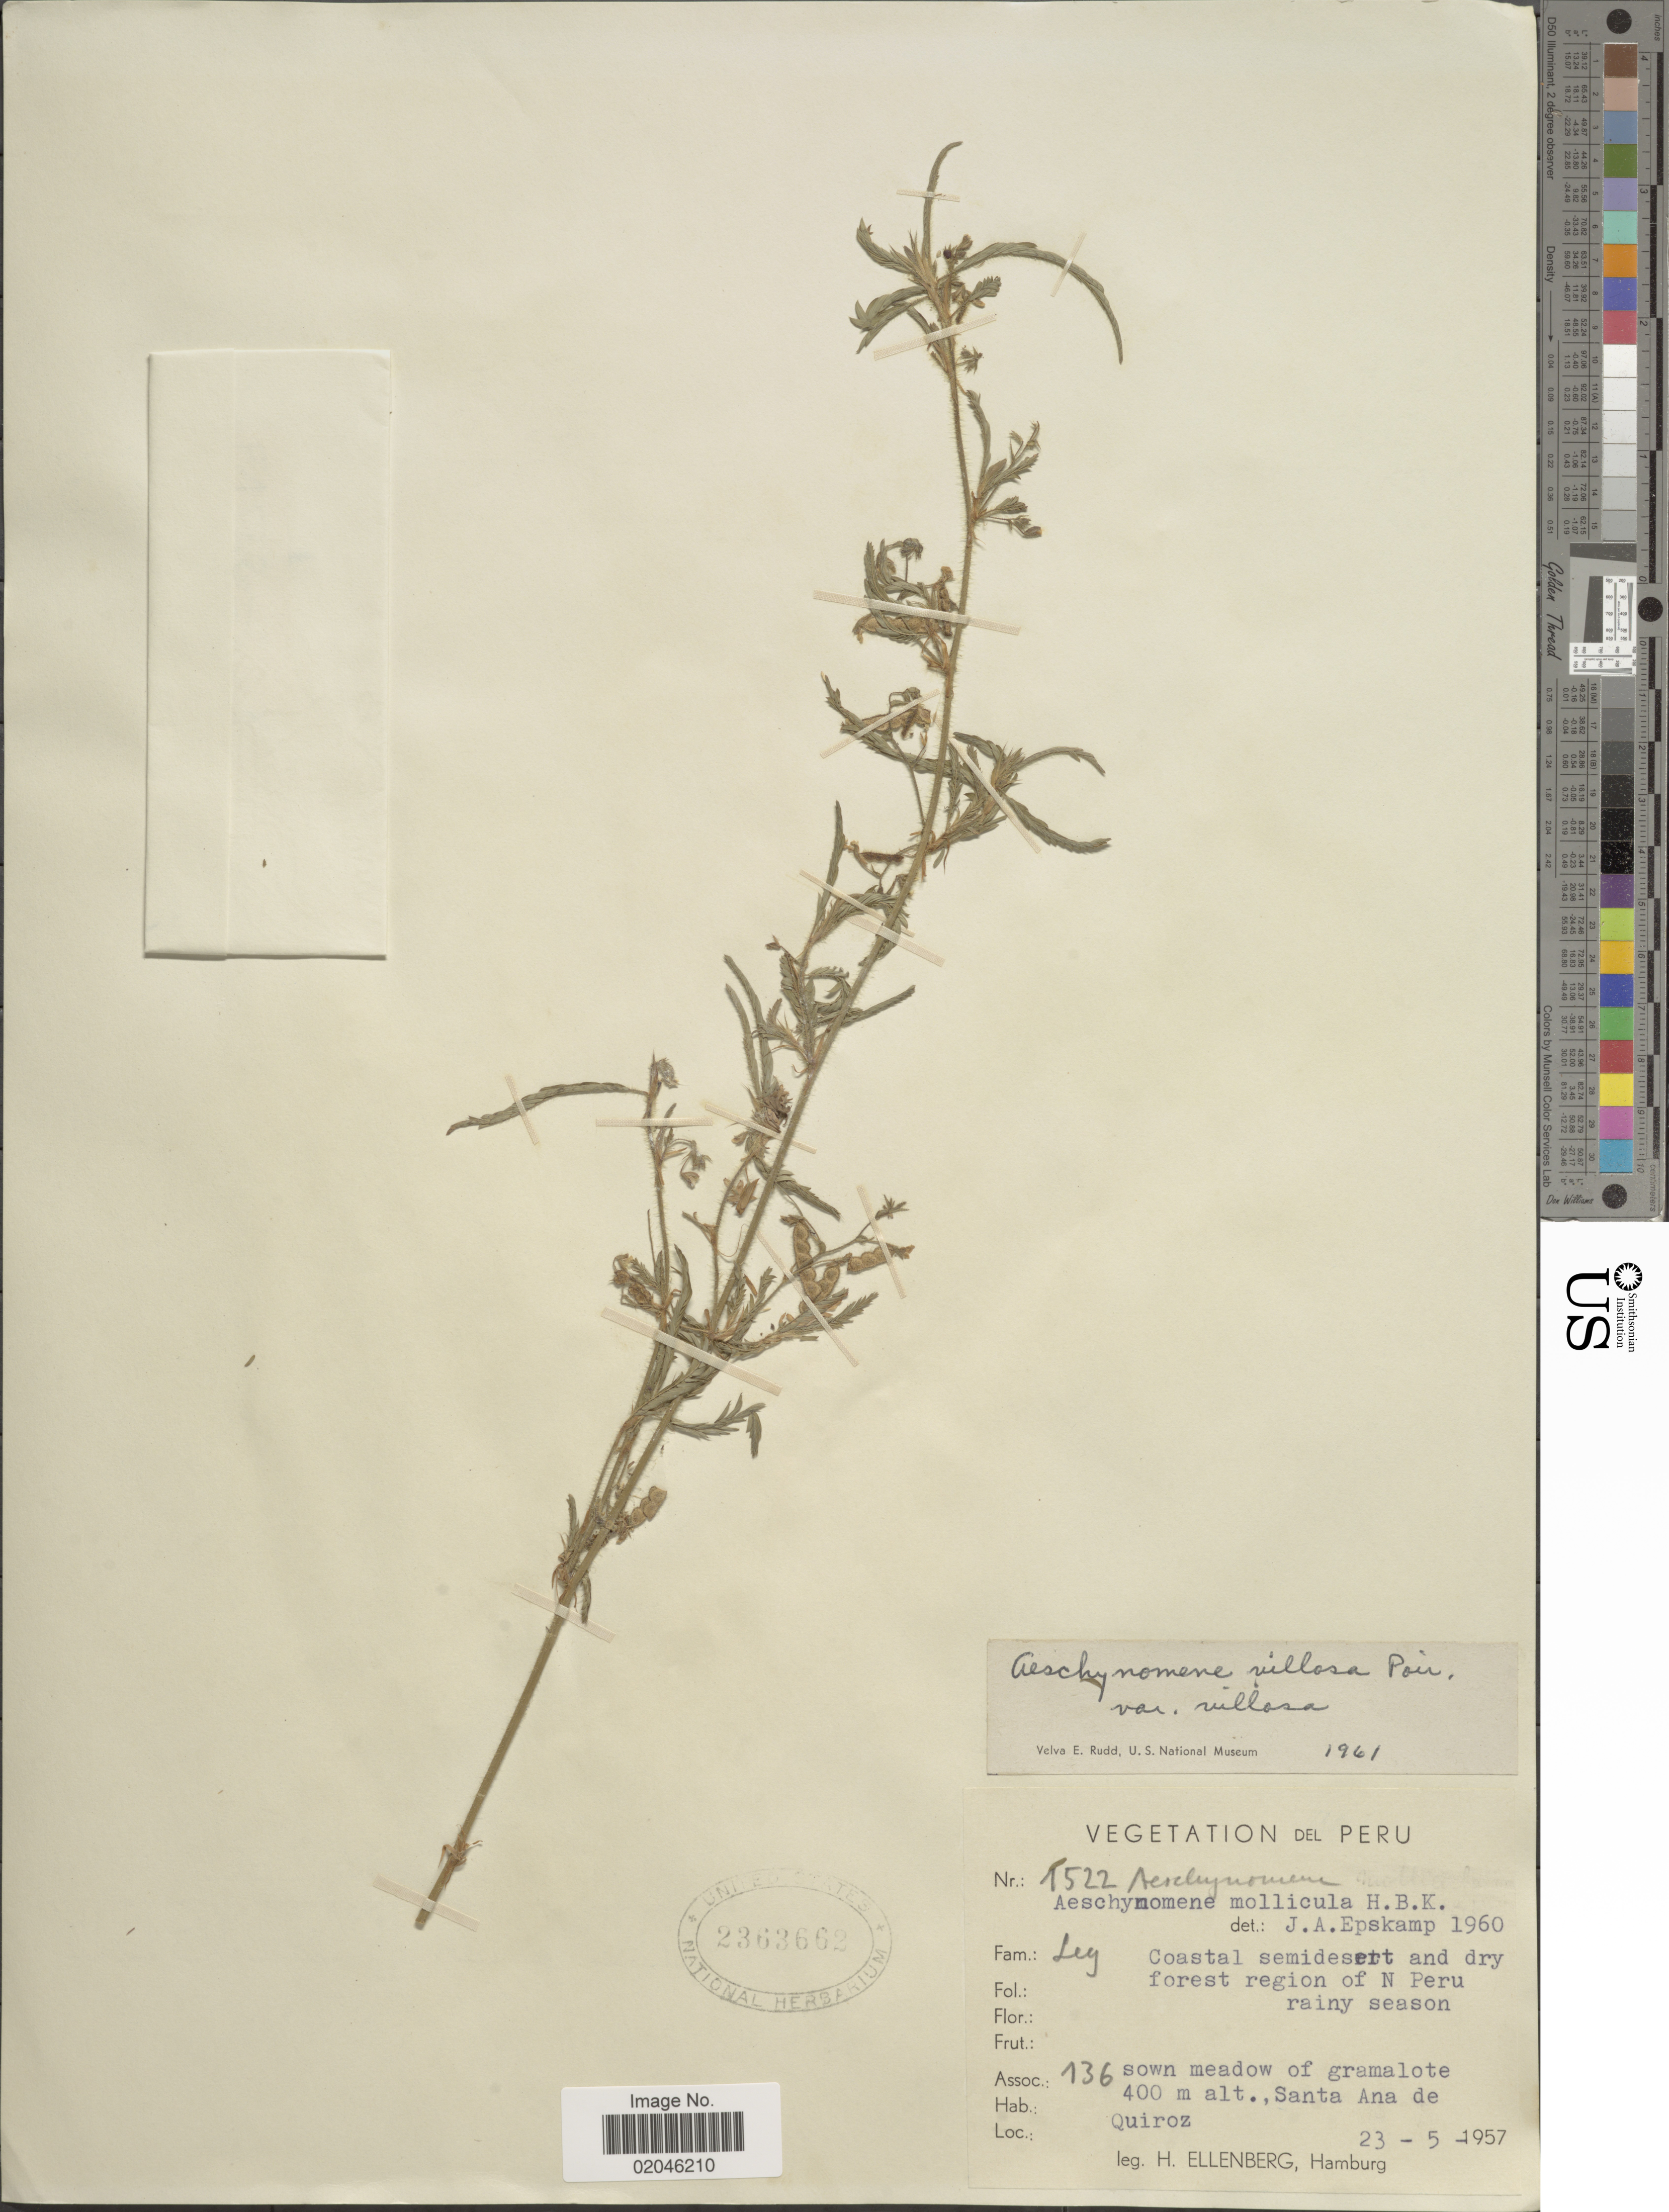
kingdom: Plantae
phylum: Tracheophyta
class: Magnoliopsida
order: Fabales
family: Fabaceae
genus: Aeschynomene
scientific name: Aeschynomene villosa var. villosa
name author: Poir.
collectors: H. Ellenberg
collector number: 1522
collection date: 1957-05-23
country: Peru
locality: Coastal semidesert and dry forest region of N Peru, Santa Ana de Quiroz.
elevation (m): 400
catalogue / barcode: US 2363662